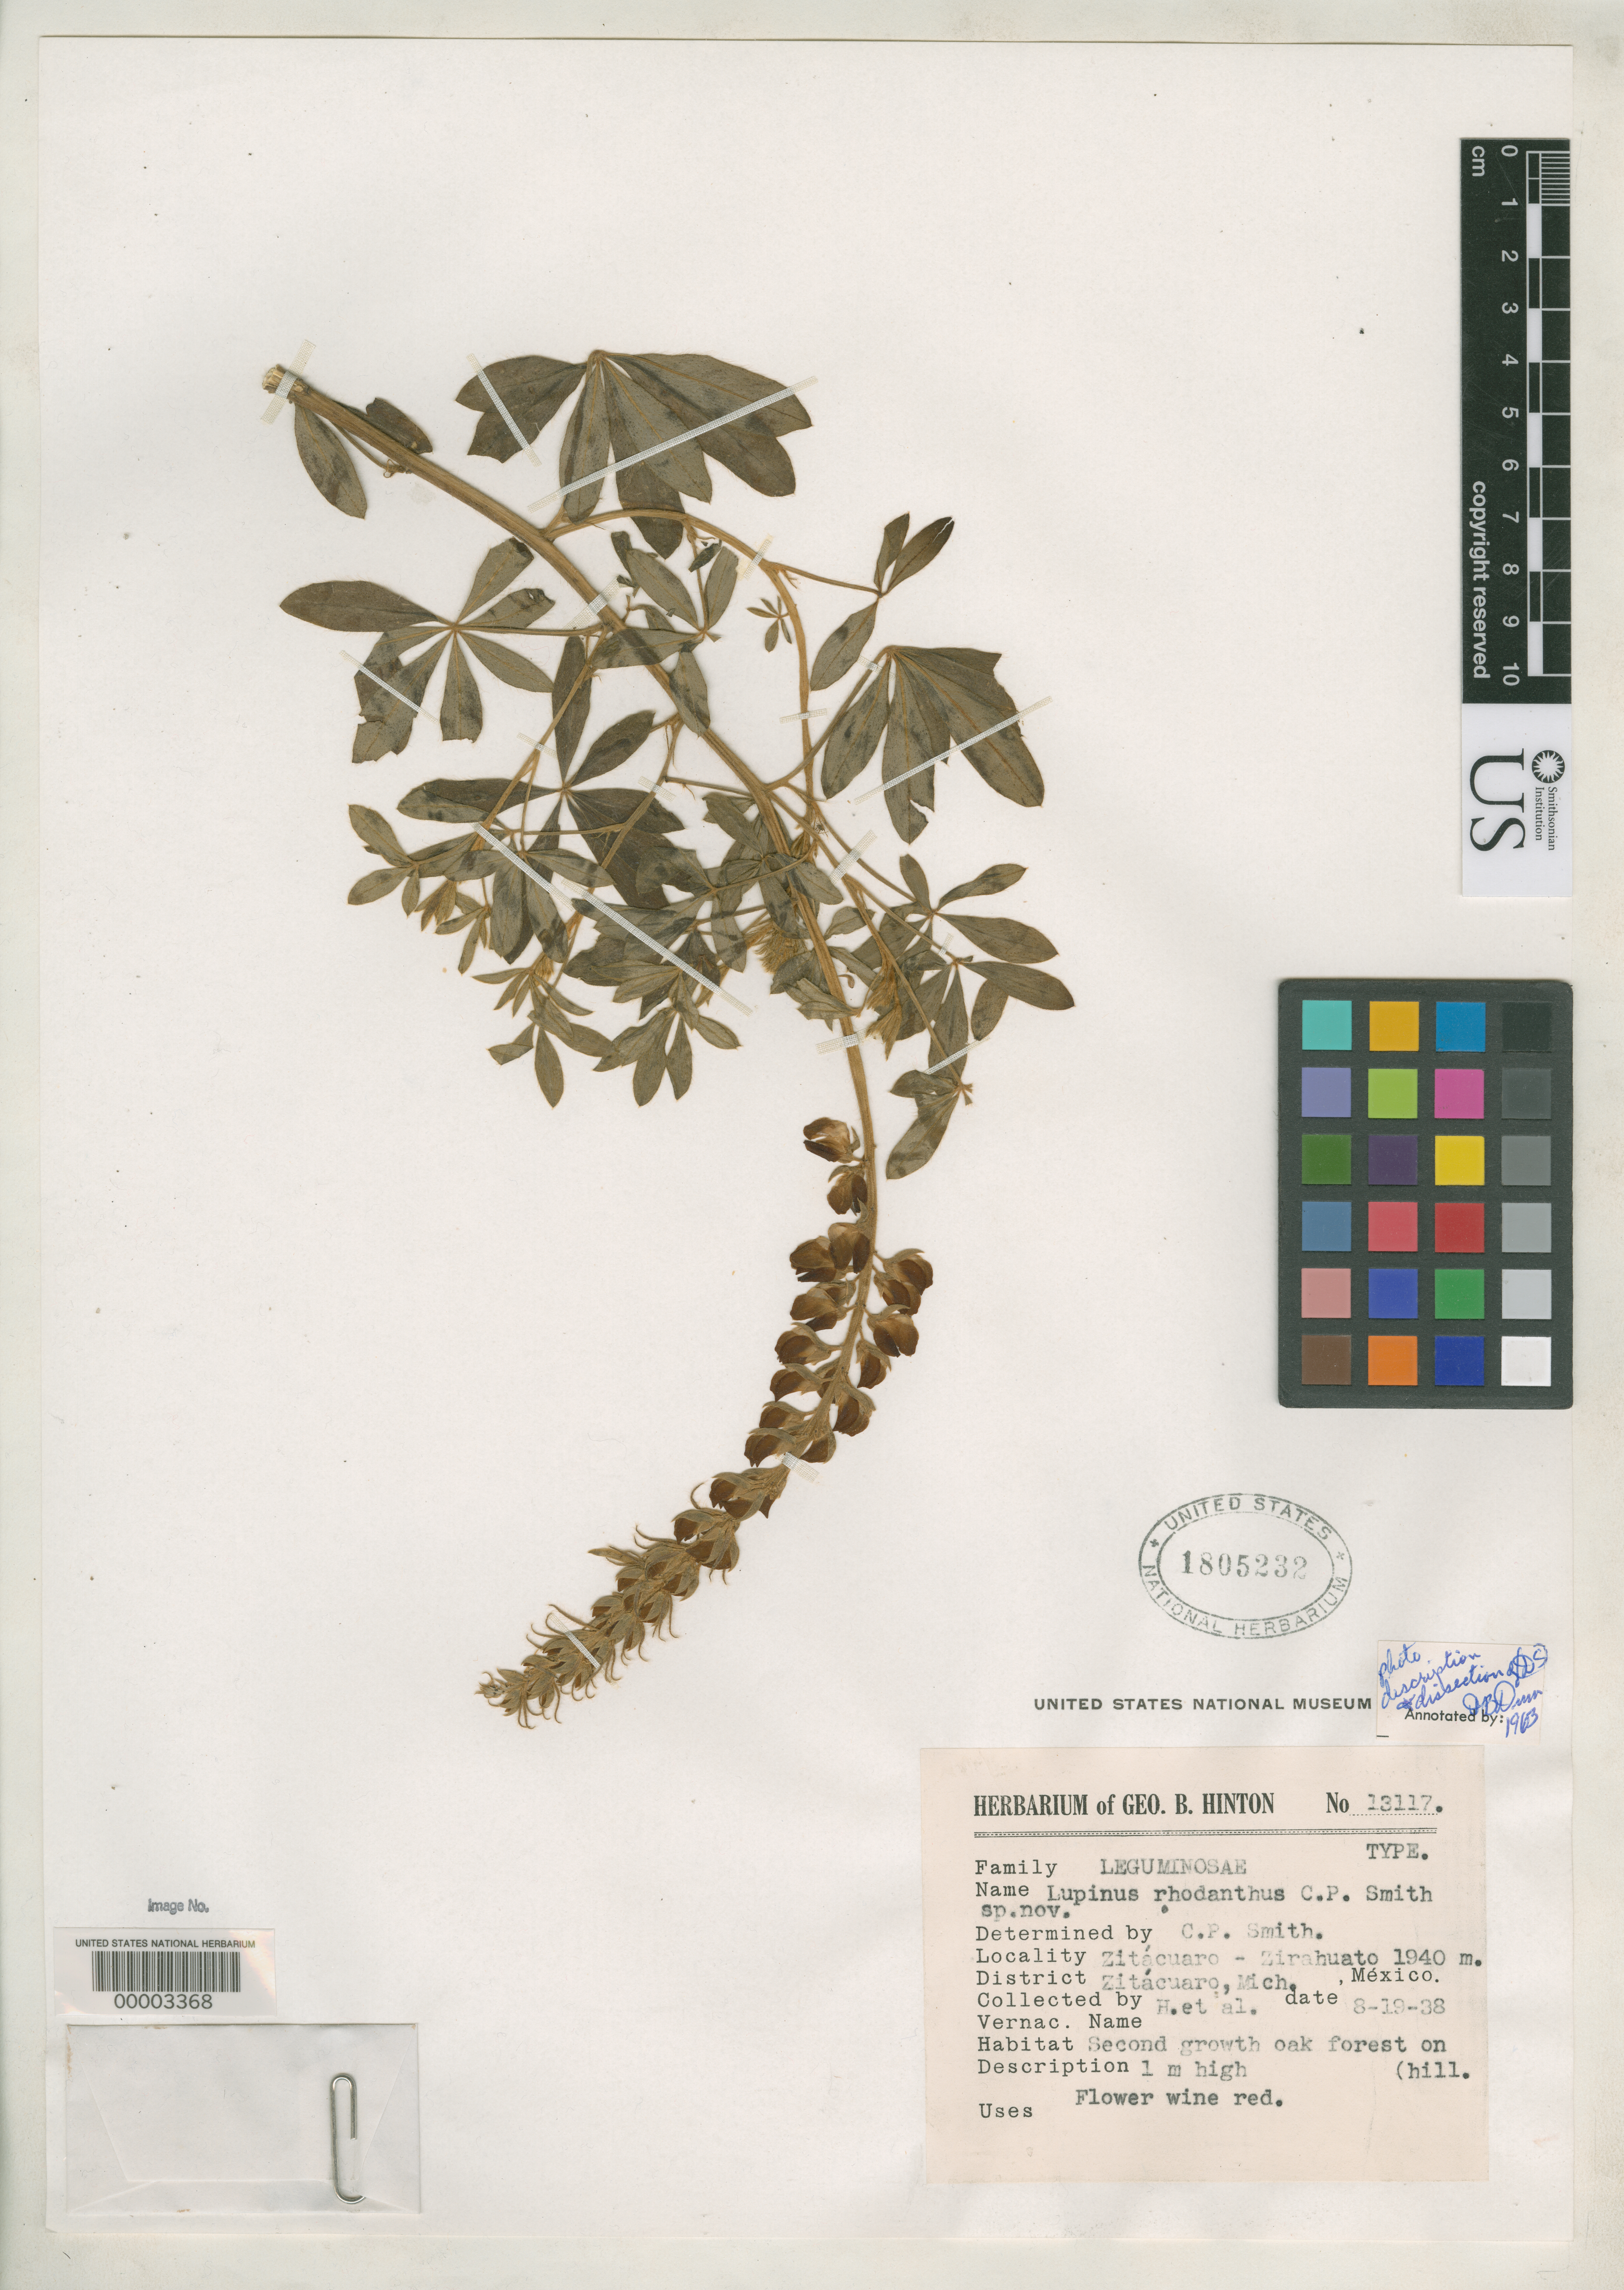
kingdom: Plantae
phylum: Tracheophyta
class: Magnoliopsida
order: Fabales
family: Fabaceae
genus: Lupinus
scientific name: Lupinus rhodanthus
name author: C.P. Sm.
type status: Isotype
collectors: G. B. Hinton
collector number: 13117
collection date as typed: Jan 1939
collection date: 1939-01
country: Mexico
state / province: Michoacán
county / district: Zitacuaro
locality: Zitacuaro to Zirahuato.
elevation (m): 1940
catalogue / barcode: US 1805232